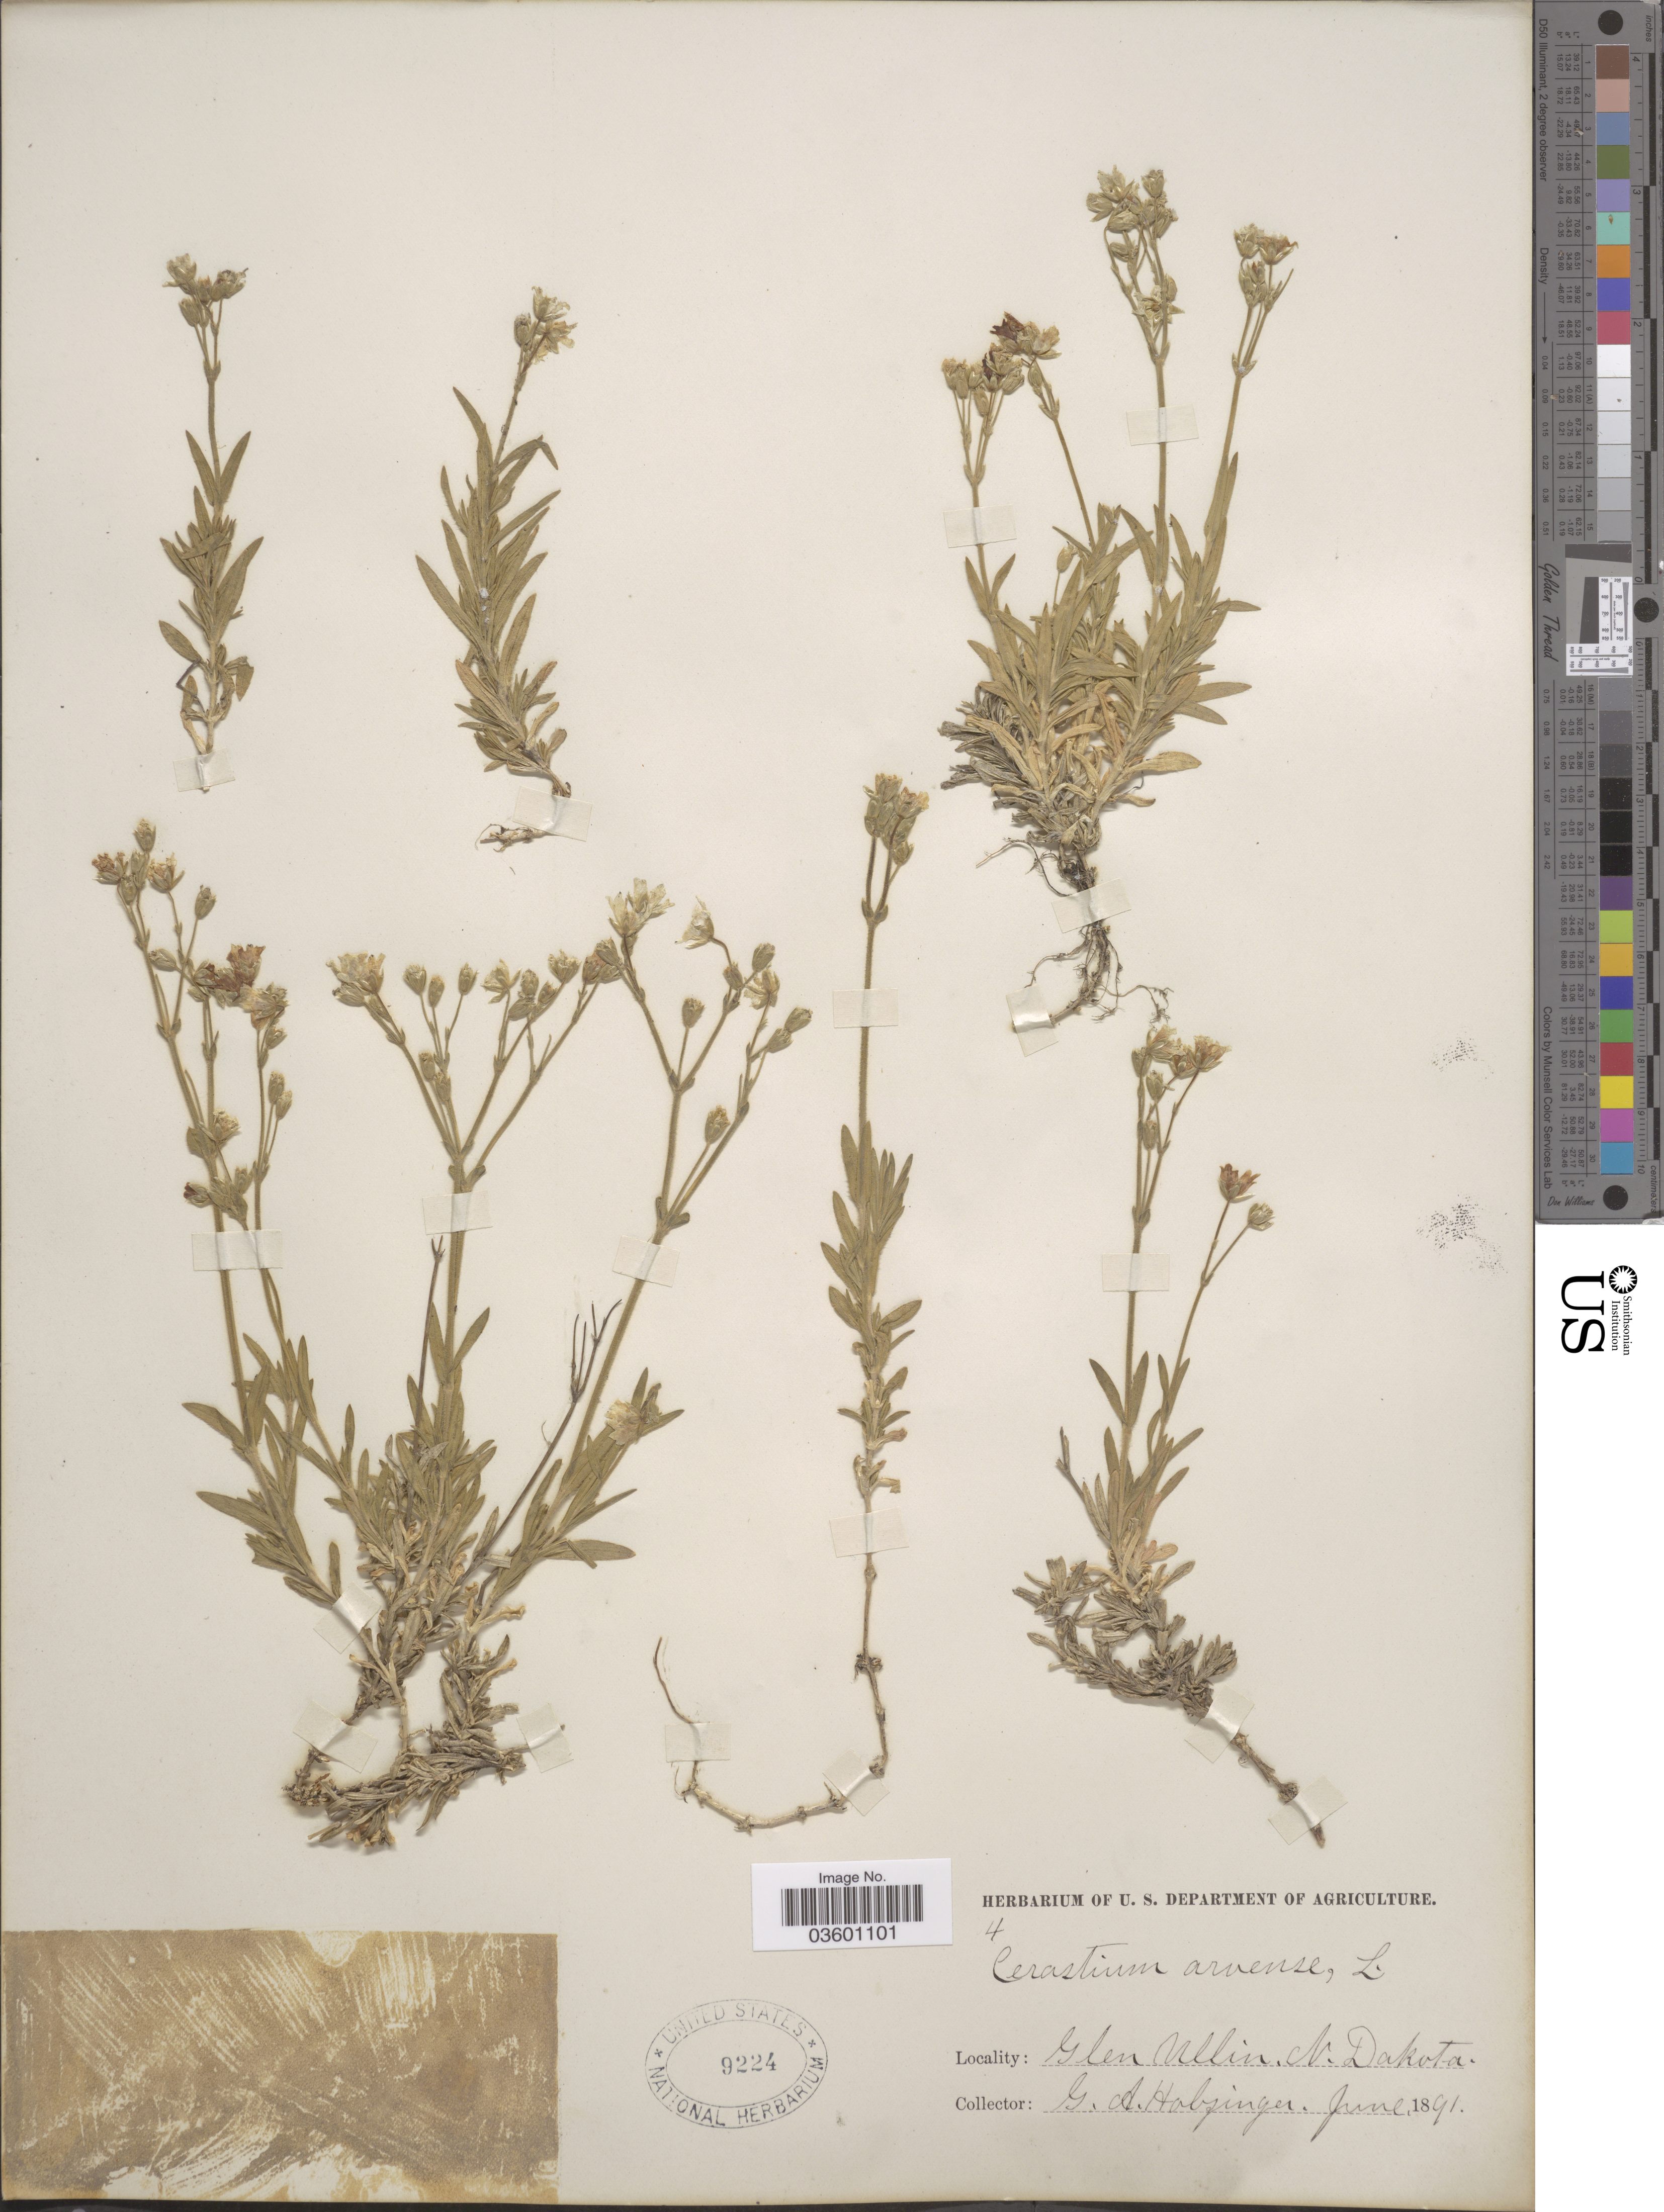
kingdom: Plantae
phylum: Tracheophyta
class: Magnoliopsida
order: Caryophyllales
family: Caryophyllaceae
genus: Cerastium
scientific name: Cerastium arvense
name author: L.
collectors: G. A. Holzinger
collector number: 4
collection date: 1891-06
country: United States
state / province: North Dakota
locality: Glen Ullin.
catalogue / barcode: US 9224